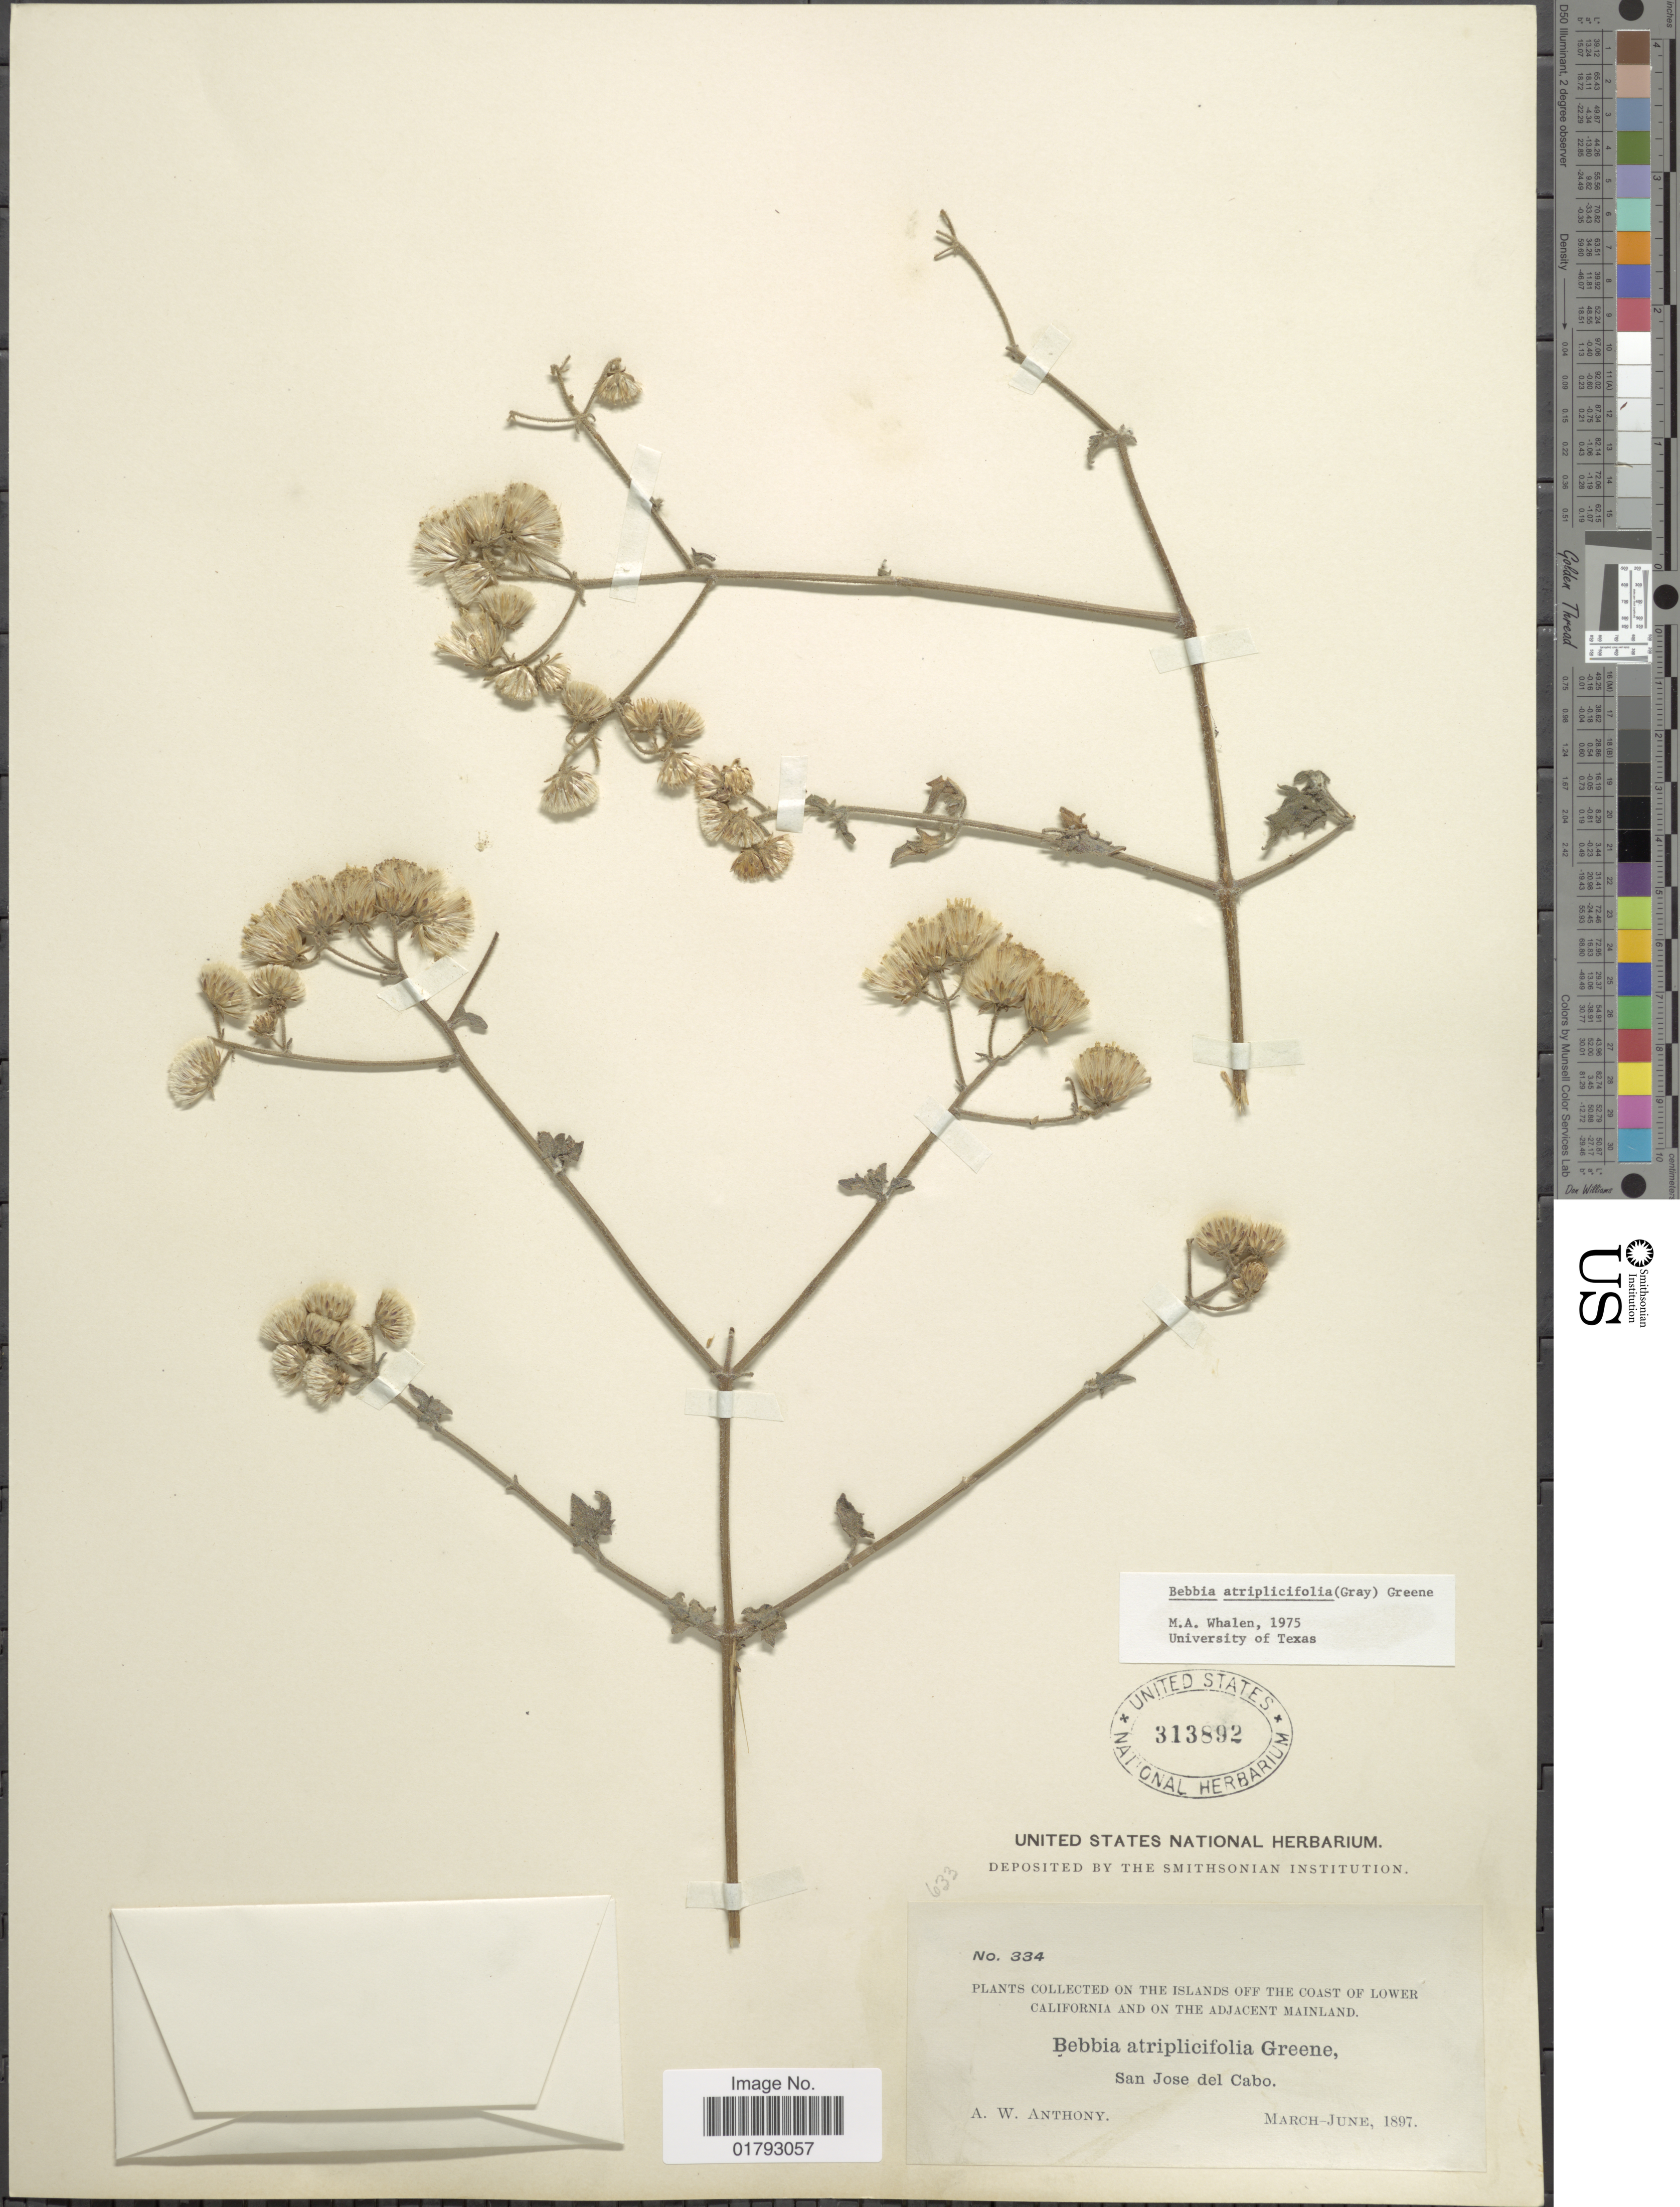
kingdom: Plantae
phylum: Tracheophyta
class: Magnoliopsida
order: Asterales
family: Asteraceae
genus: Bebbia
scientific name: Bebbia atriplicifolia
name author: (A. Gray) Greene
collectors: A. W. Anthony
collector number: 334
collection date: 1897-03/1897-06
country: Mexico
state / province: Baja California Sur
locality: The islands off the Coast of Lower california and on the Adjacent Mainland. San Jose del Cabo.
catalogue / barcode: US 313892